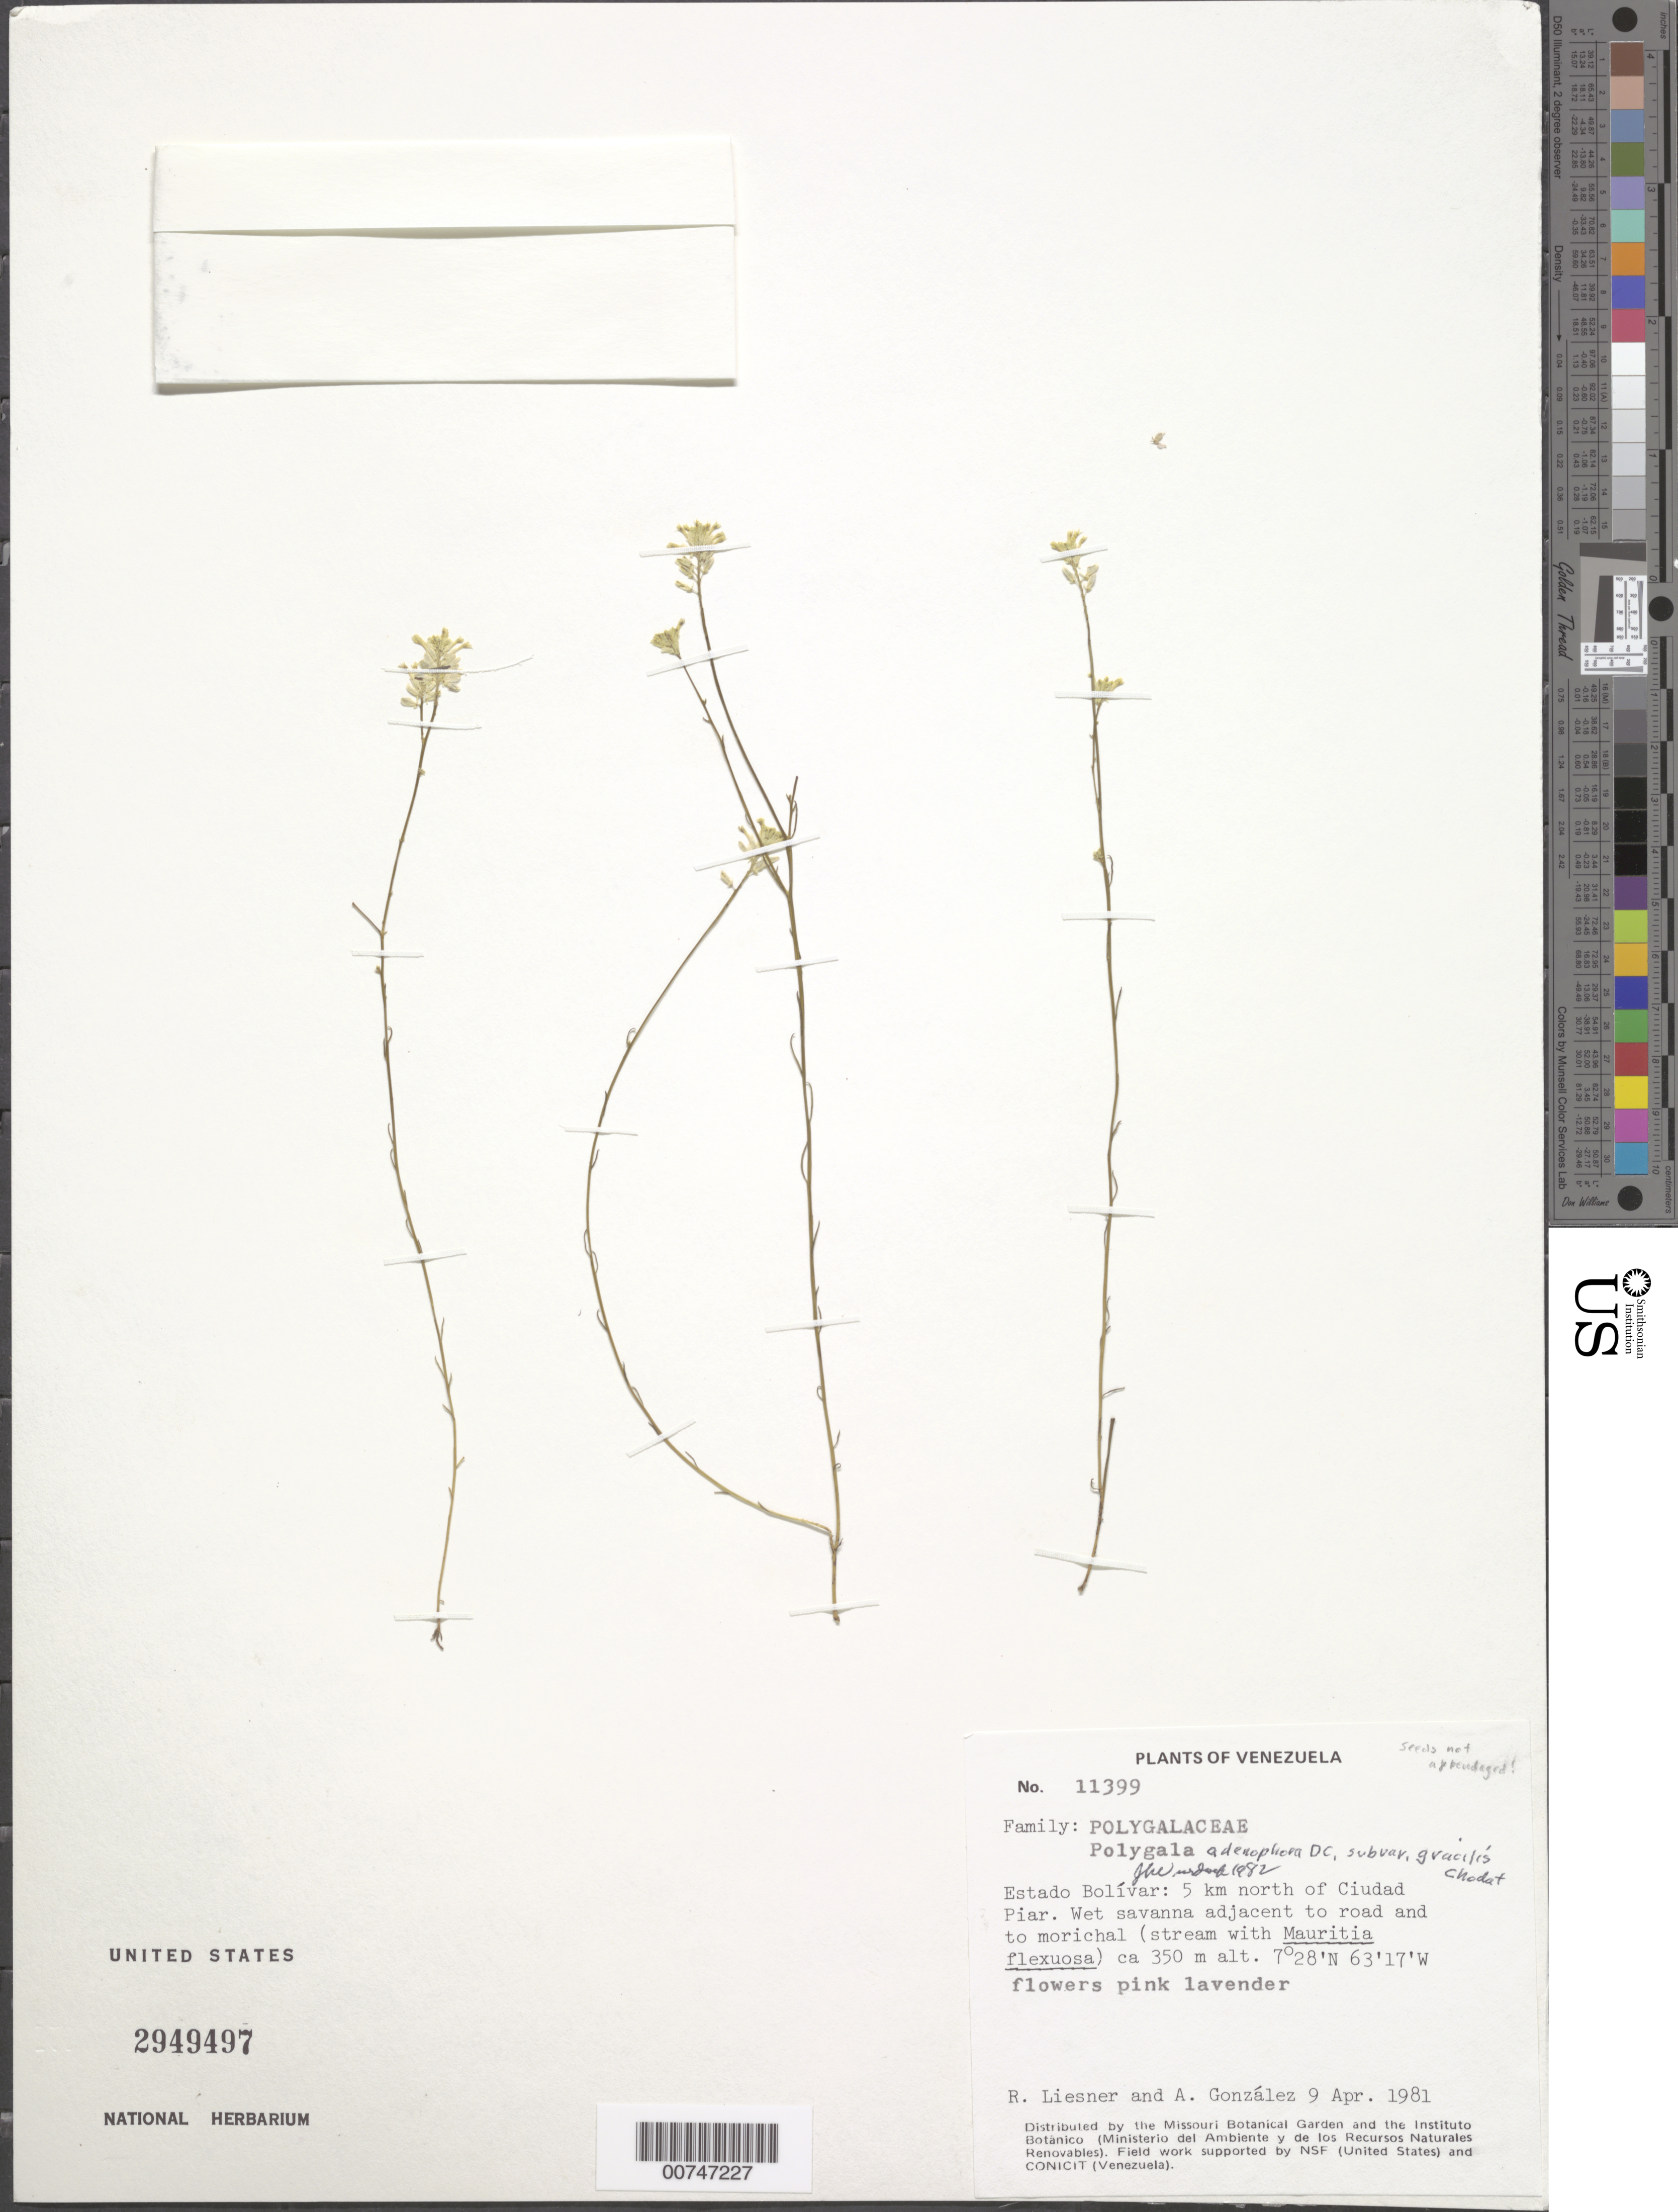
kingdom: Plantae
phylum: Tracheophyta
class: Magnoliopsida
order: Fabales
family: Polygalaceae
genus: Polygala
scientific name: Polygala adenophora subvar. gracilis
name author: Chodat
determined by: Wurdack, John J., (US), US (UNITED STATES)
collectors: R. L. Liesner & A. C. González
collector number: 11399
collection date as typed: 9-Apr-81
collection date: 1981-04-09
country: Venezuela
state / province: Bolívar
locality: Ciudad Piar, 5 km N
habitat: Wet savanna adjacent to road an to morichal (stream with Mauritia flexuosa)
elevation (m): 350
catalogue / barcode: US 2949497